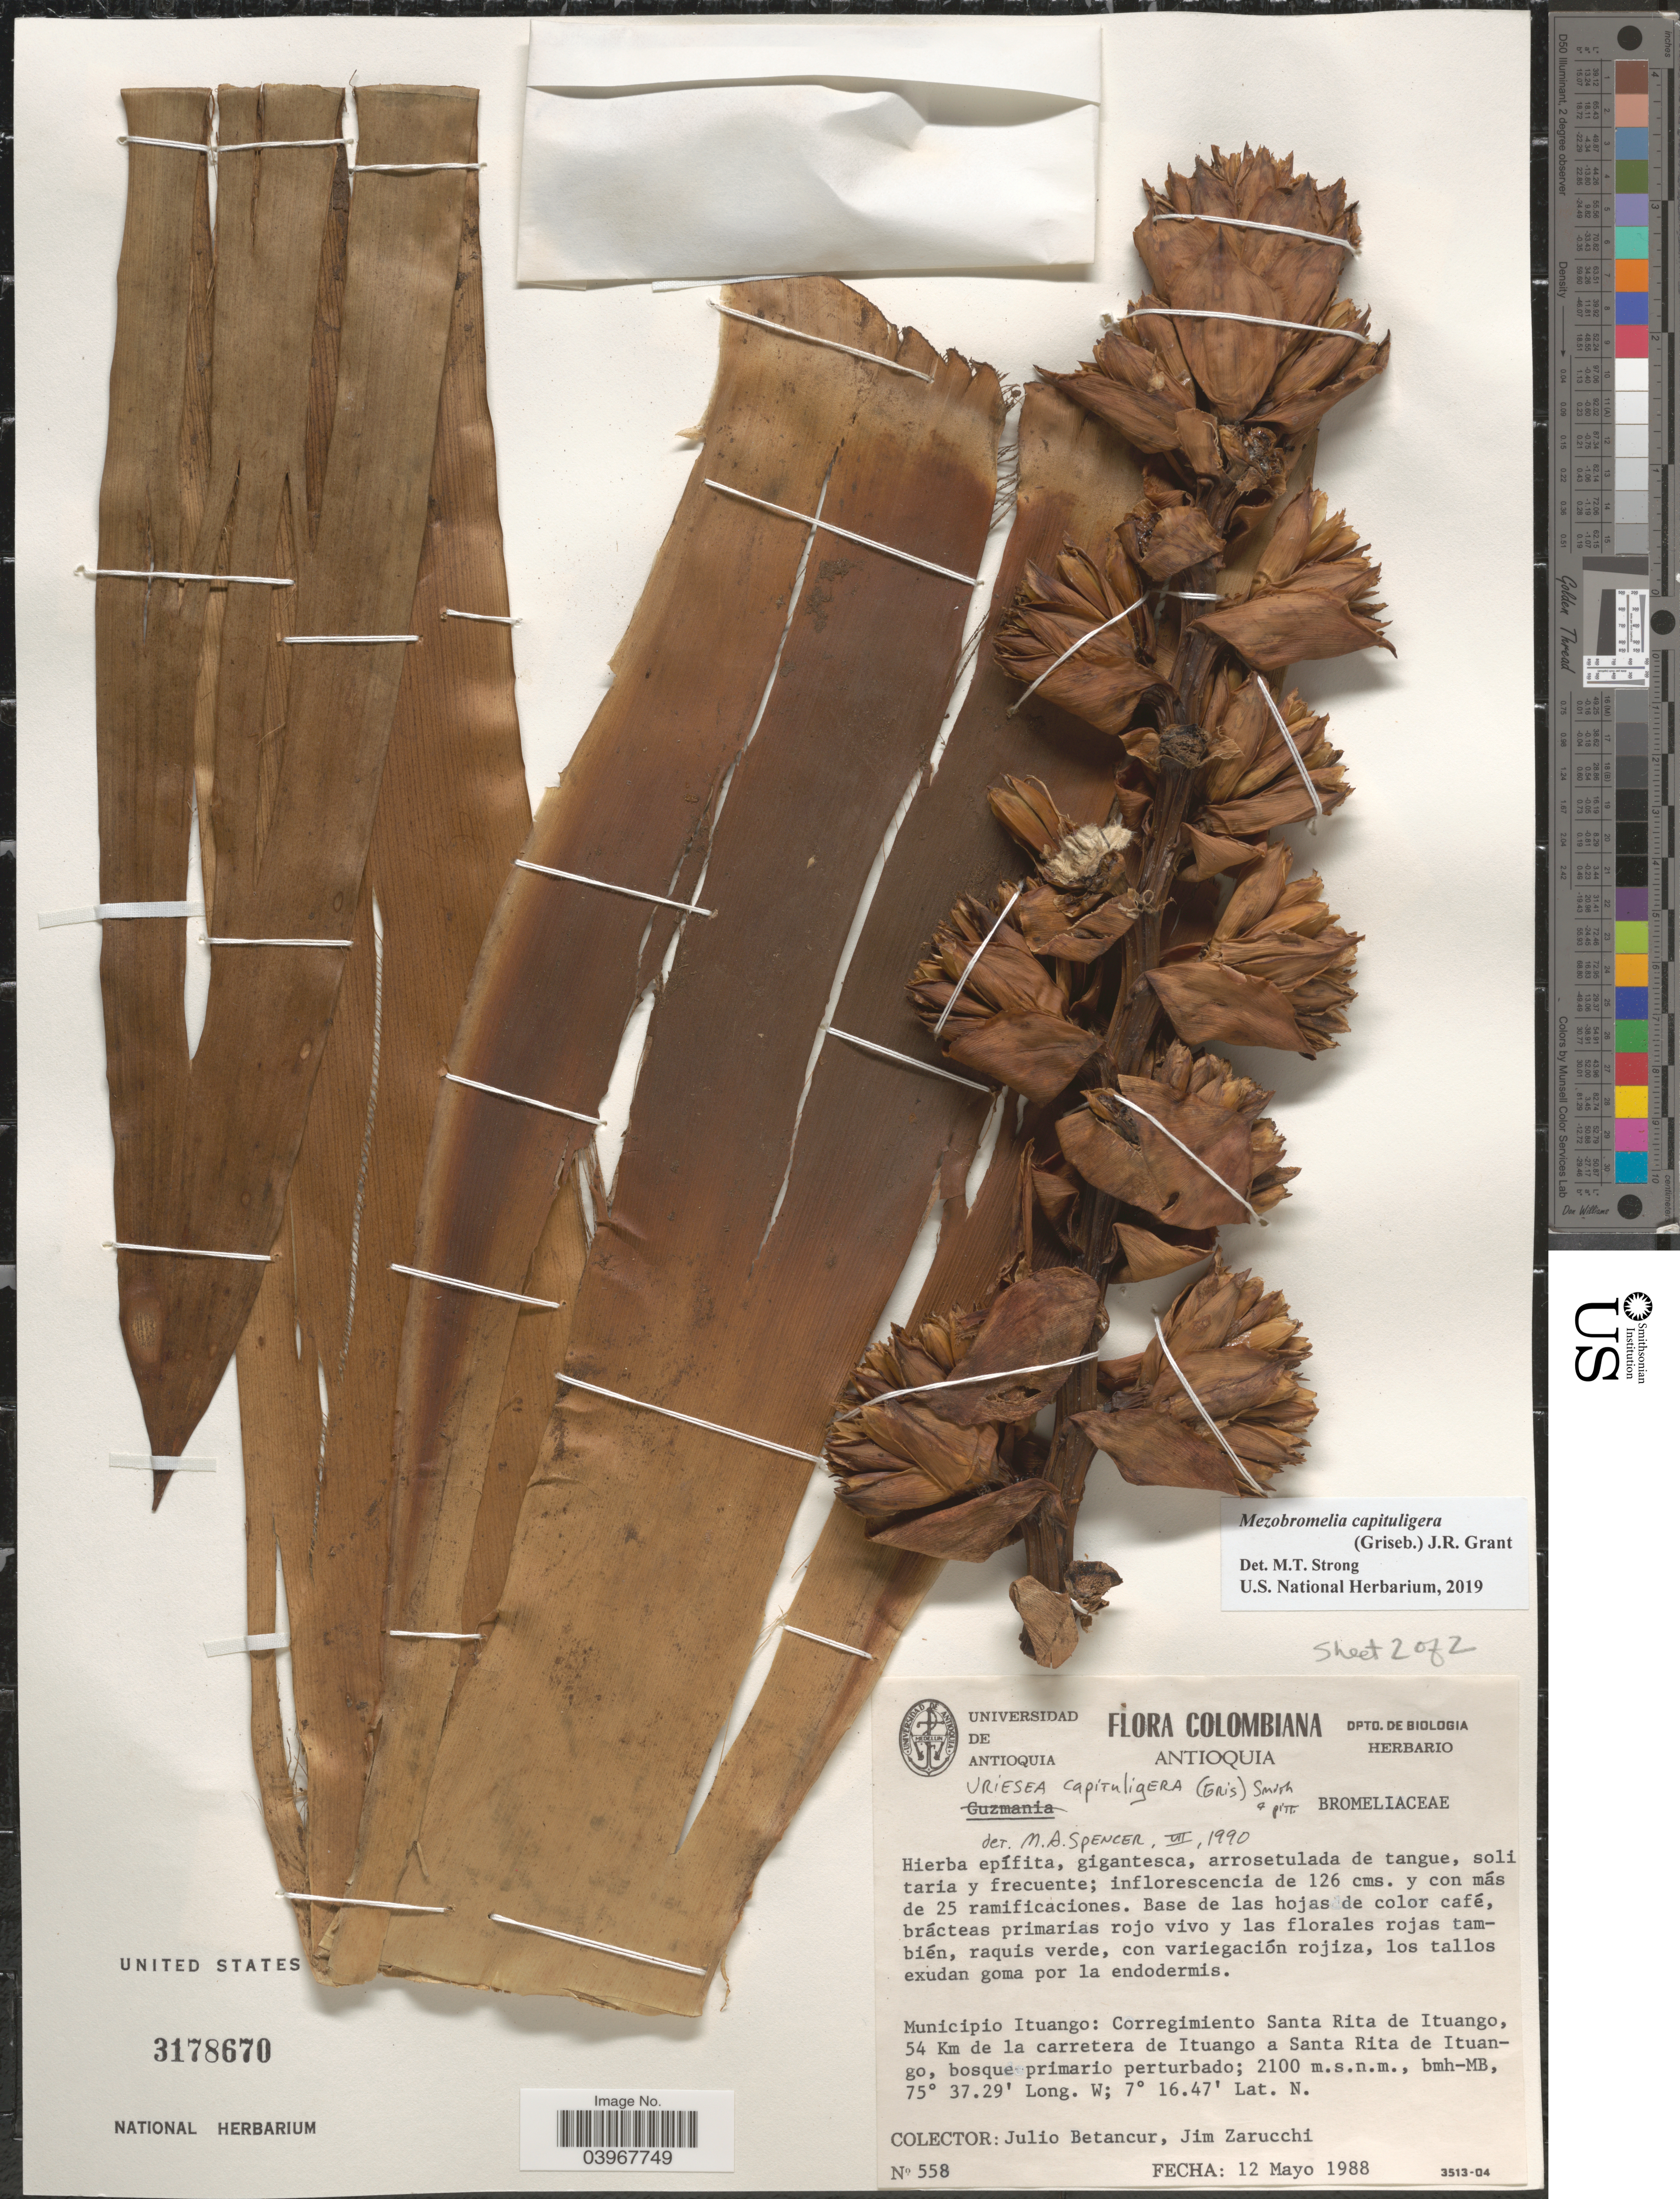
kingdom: Plantae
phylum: Tracheophyta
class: Liliopsida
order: Poales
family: Bromeliaceae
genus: Mezobromelia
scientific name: Mezobromelia capituligera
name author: (Griseb.) J.R. Grant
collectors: J. Betancur & J. L. Zarucchi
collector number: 558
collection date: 1988-05-12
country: Colombia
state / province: Antioquia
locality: Municipio Ituango: Corregimiento Santa Rita de Ituango, 54 Km de la carretera de Ituango a Santa Rita de Ituango.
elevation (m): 2100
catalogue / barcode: US 3178670